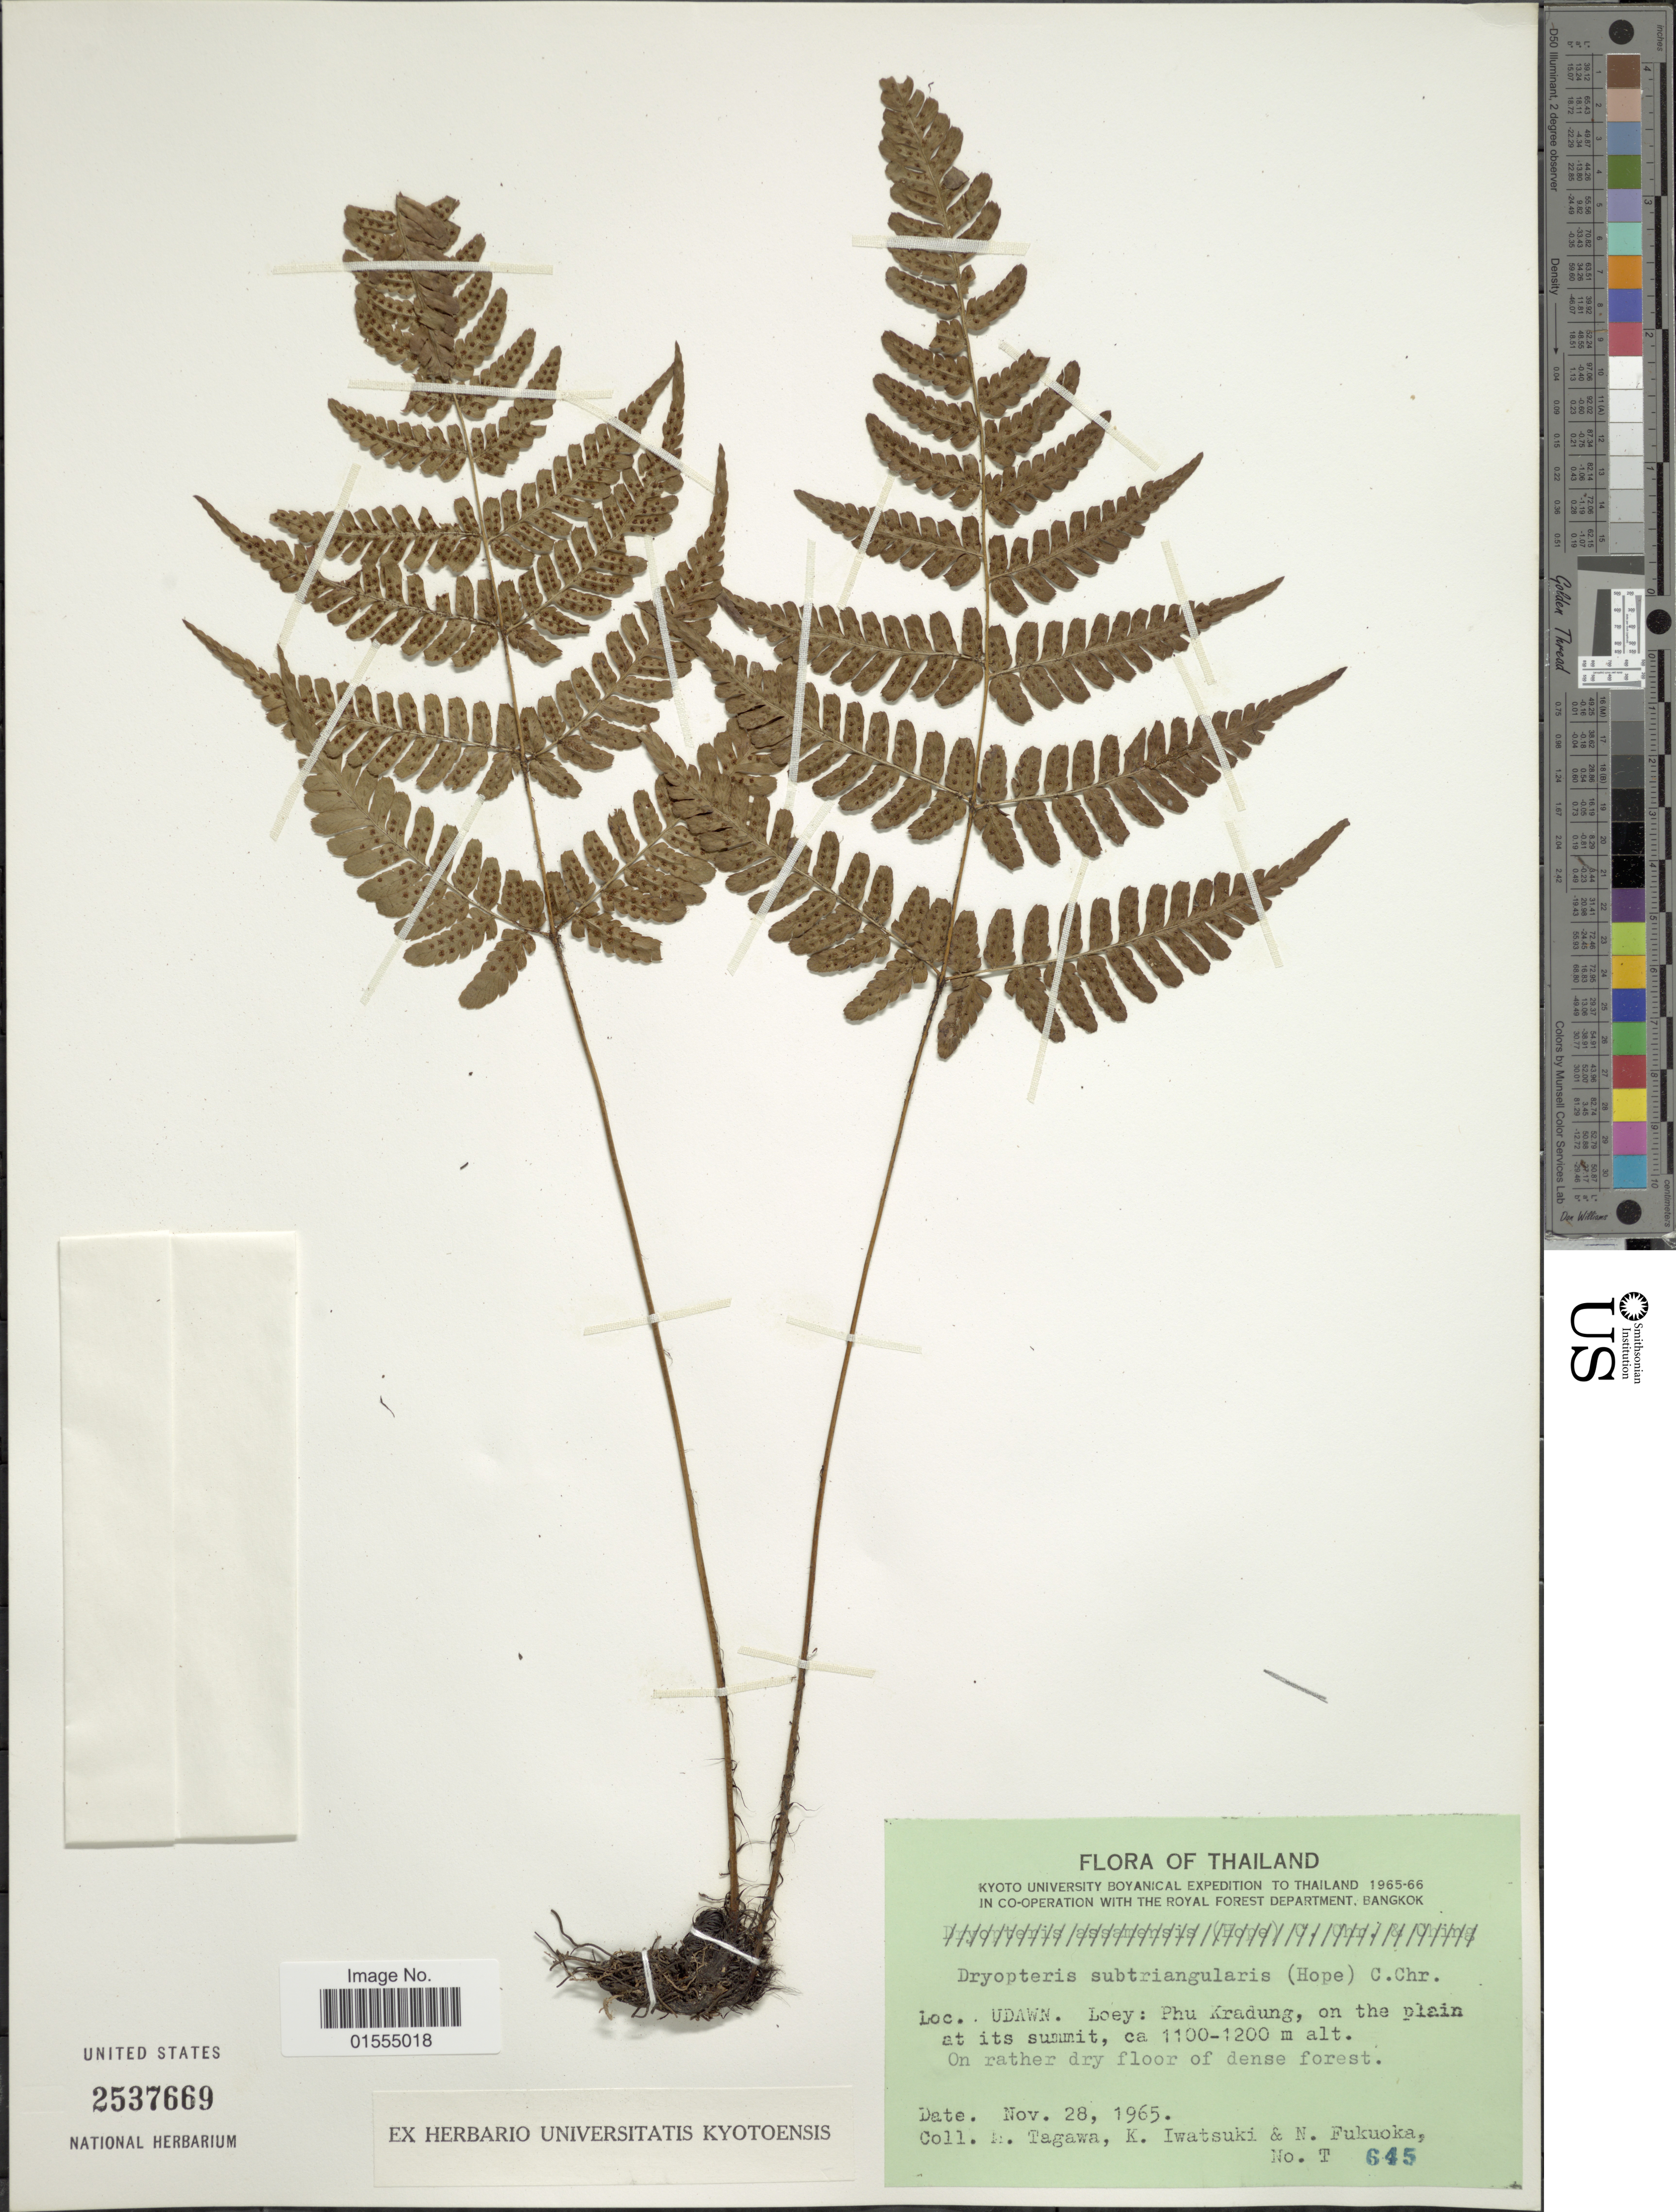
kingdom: Plantae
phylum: Tracheophyta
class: Polypodiopsida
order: Polypodiales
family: Dryopteridaceae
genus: Dryopteris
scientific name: Dryopteris subtriangularis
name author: (C. Hope) C. Chr.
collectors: M. Kitagawa, K. Iwatsuki & N. Fukuoka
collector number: T645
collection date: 1965-11-28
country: Thailand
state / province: Loei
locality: Thailand, Udawn, Loey: Phu Kradung, on the plain at its summit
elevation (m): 1100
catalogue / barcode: US 2537669